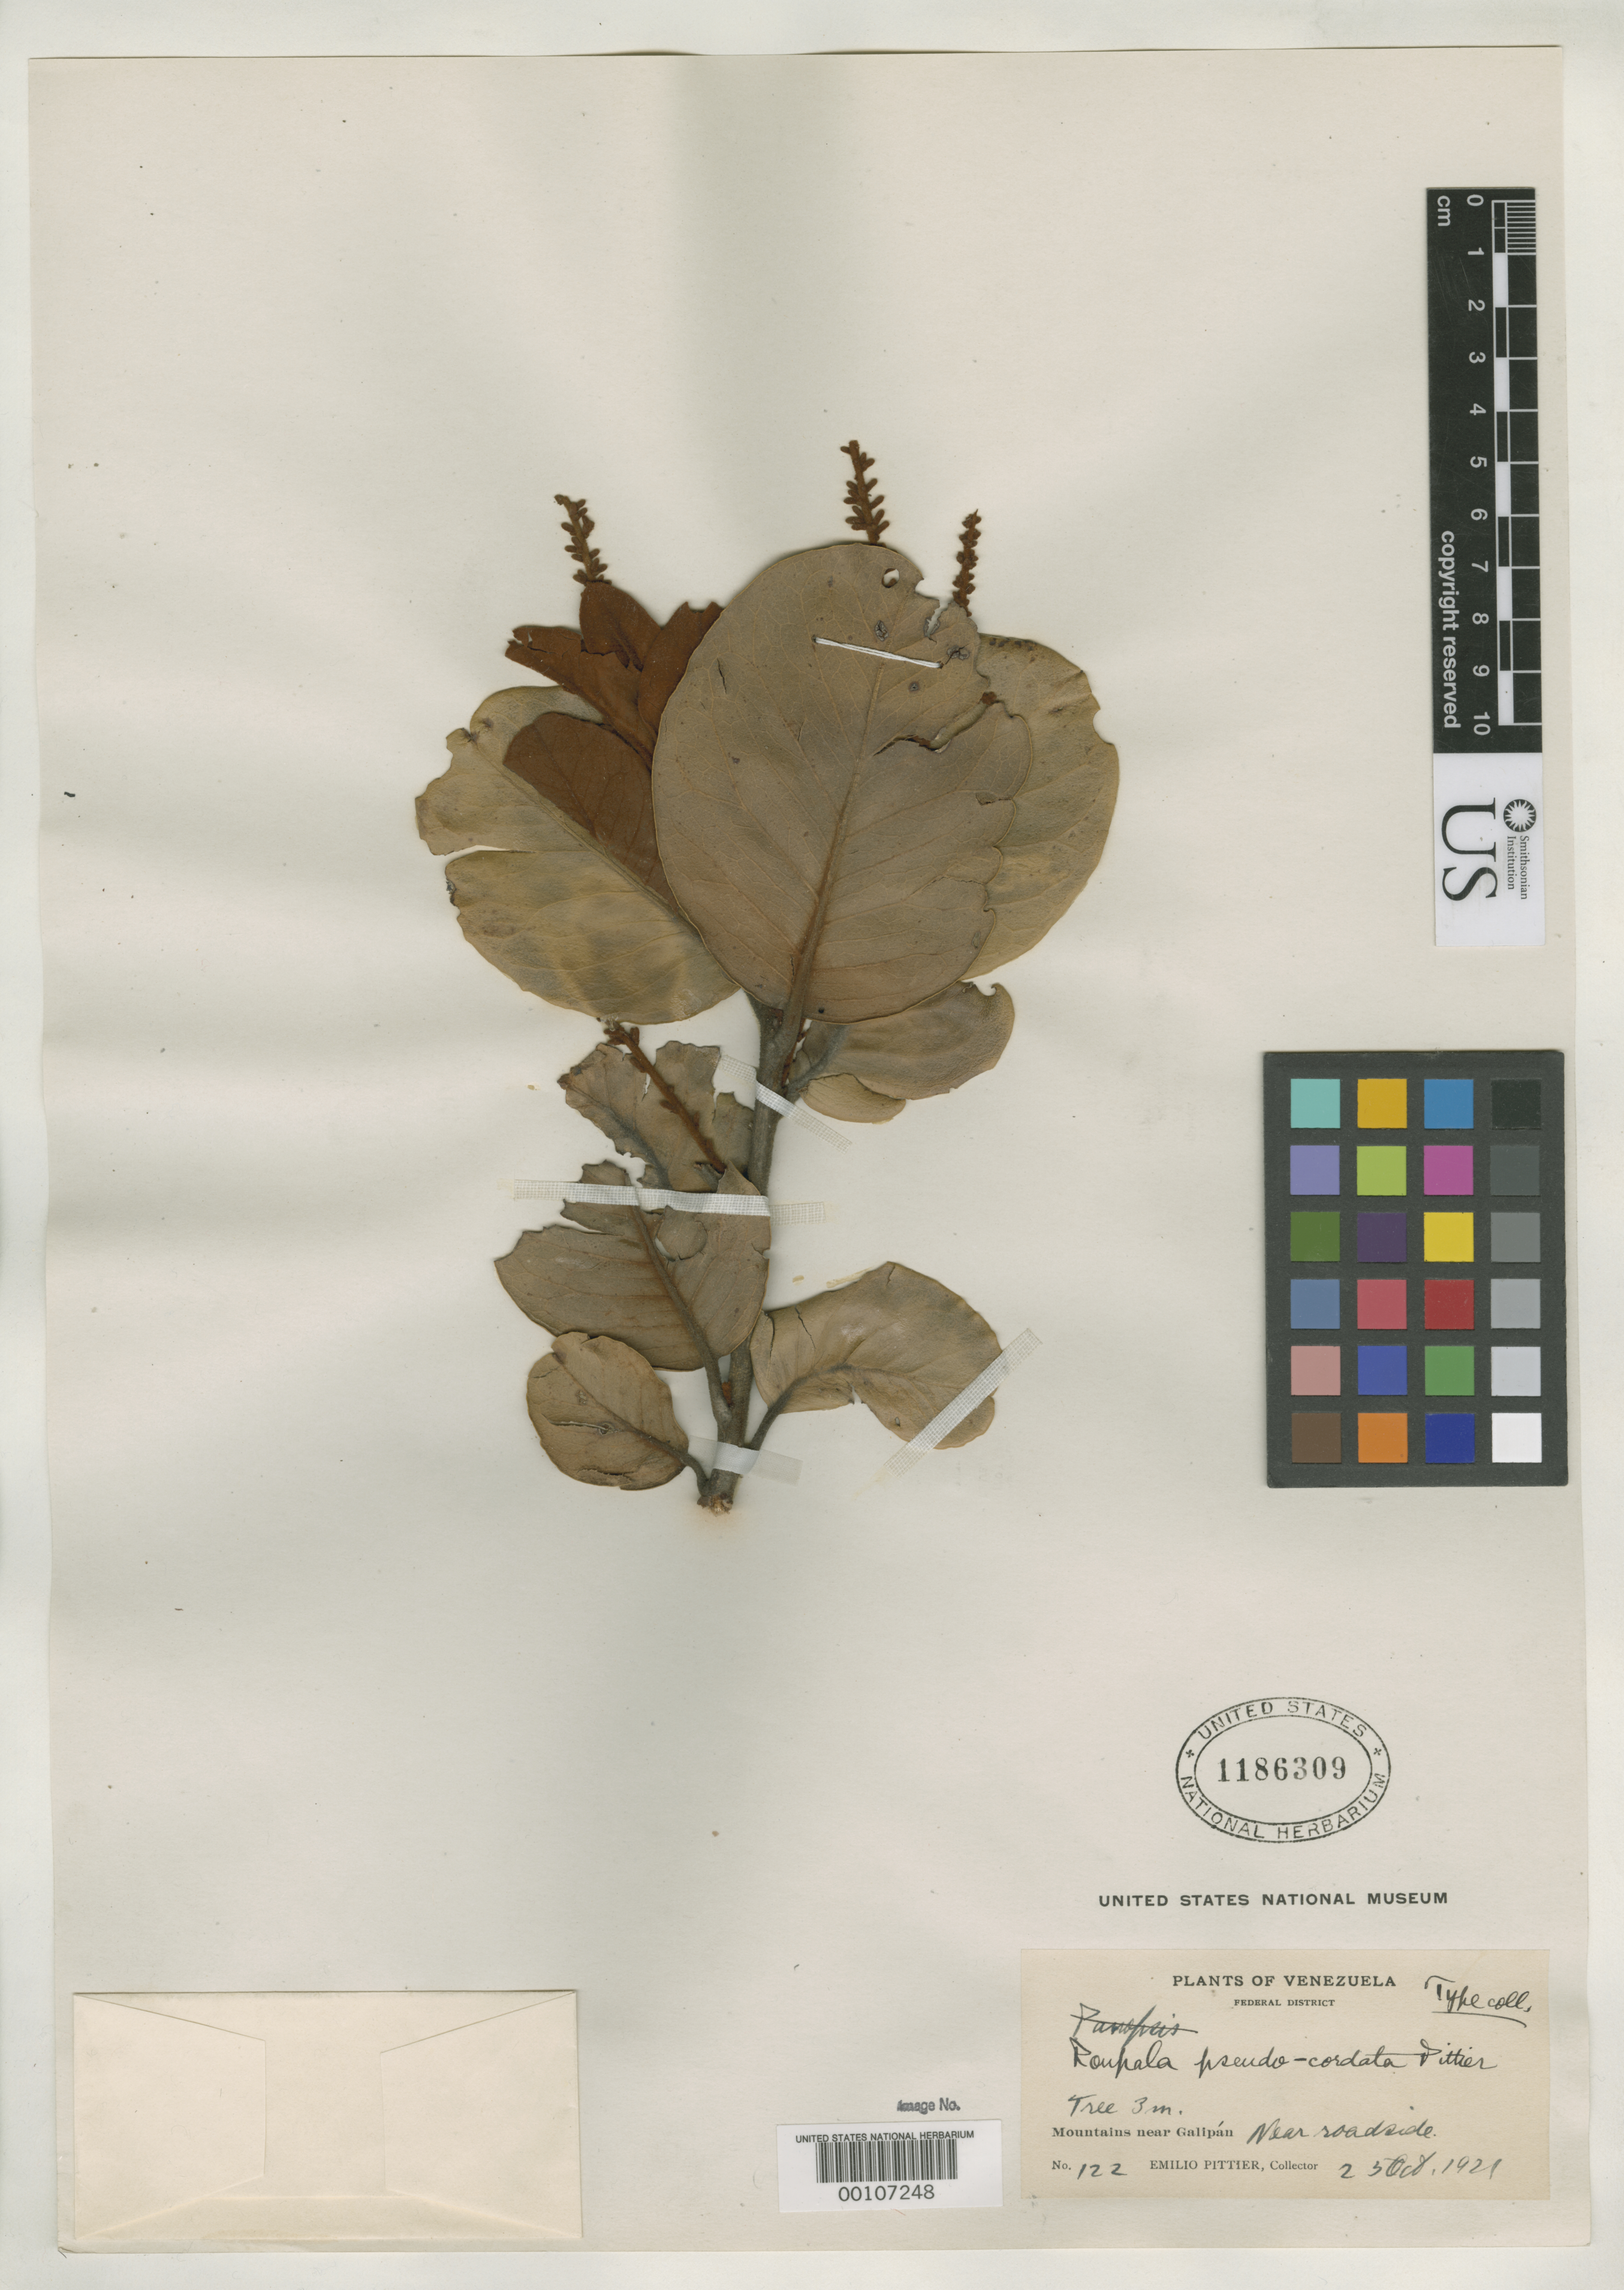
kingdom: Plantae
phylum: Tracheophyta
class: Magnoliopsida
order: Proteales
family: Proteaceae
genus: Roupala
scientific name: Roupala pseudocordata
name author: Pittier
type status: Type Collection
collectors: H. F. Pittier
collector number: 122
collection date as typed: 25 Oct 1921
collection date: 1921-10-25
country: Venezuela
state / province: Distrito Federal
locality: Cerros de Galipan, near Caracas.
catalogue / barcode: US 1186309